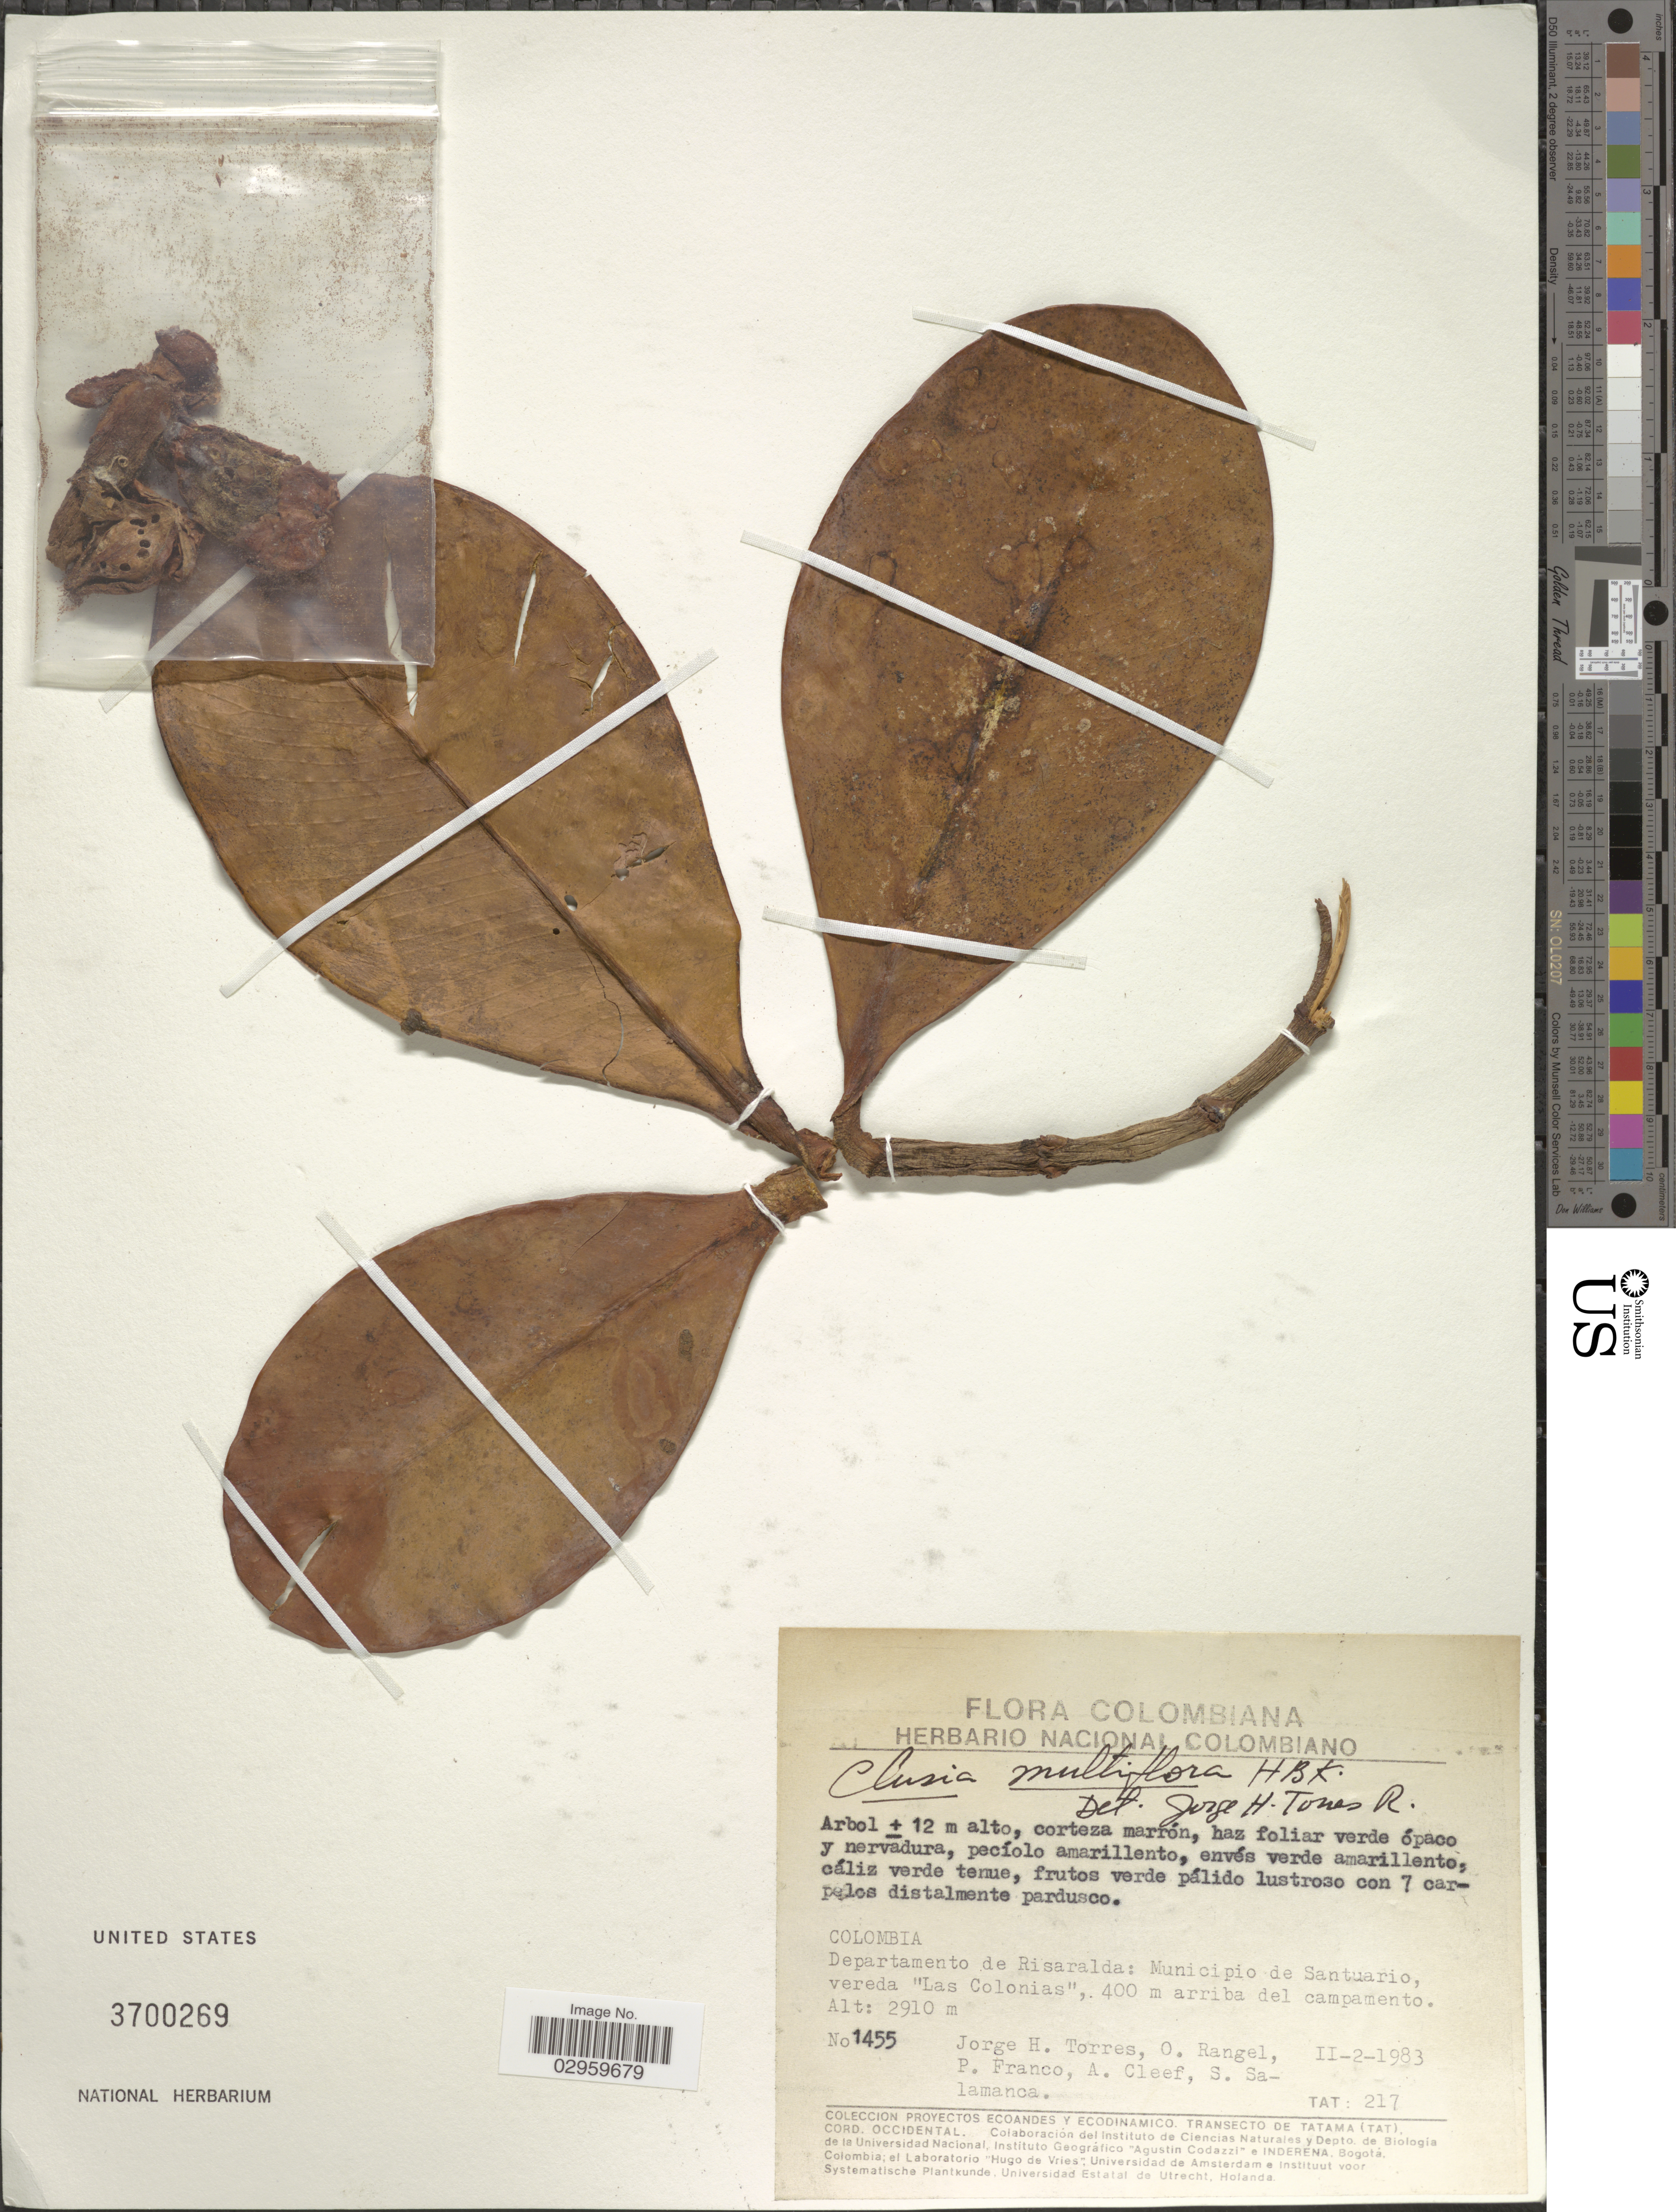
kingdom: Plantae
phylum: Tracheophyta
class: Magnoliopsida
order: Malpighiales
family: Clusiaceae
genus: Clusia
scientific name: Clusia multiflora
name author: Kunth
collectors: J. H. Torres, O. Rangel, P. Franco, A. M. Cleef & S. Salamanca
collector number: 1455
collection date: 1983-02-02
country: Colombia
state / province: Risaralda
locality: Departamento de Risaralda: Municipio de Santuario, vereda Las Colonias, 400 m arriba del campamento.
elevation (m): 2910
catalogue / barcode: US 3700269